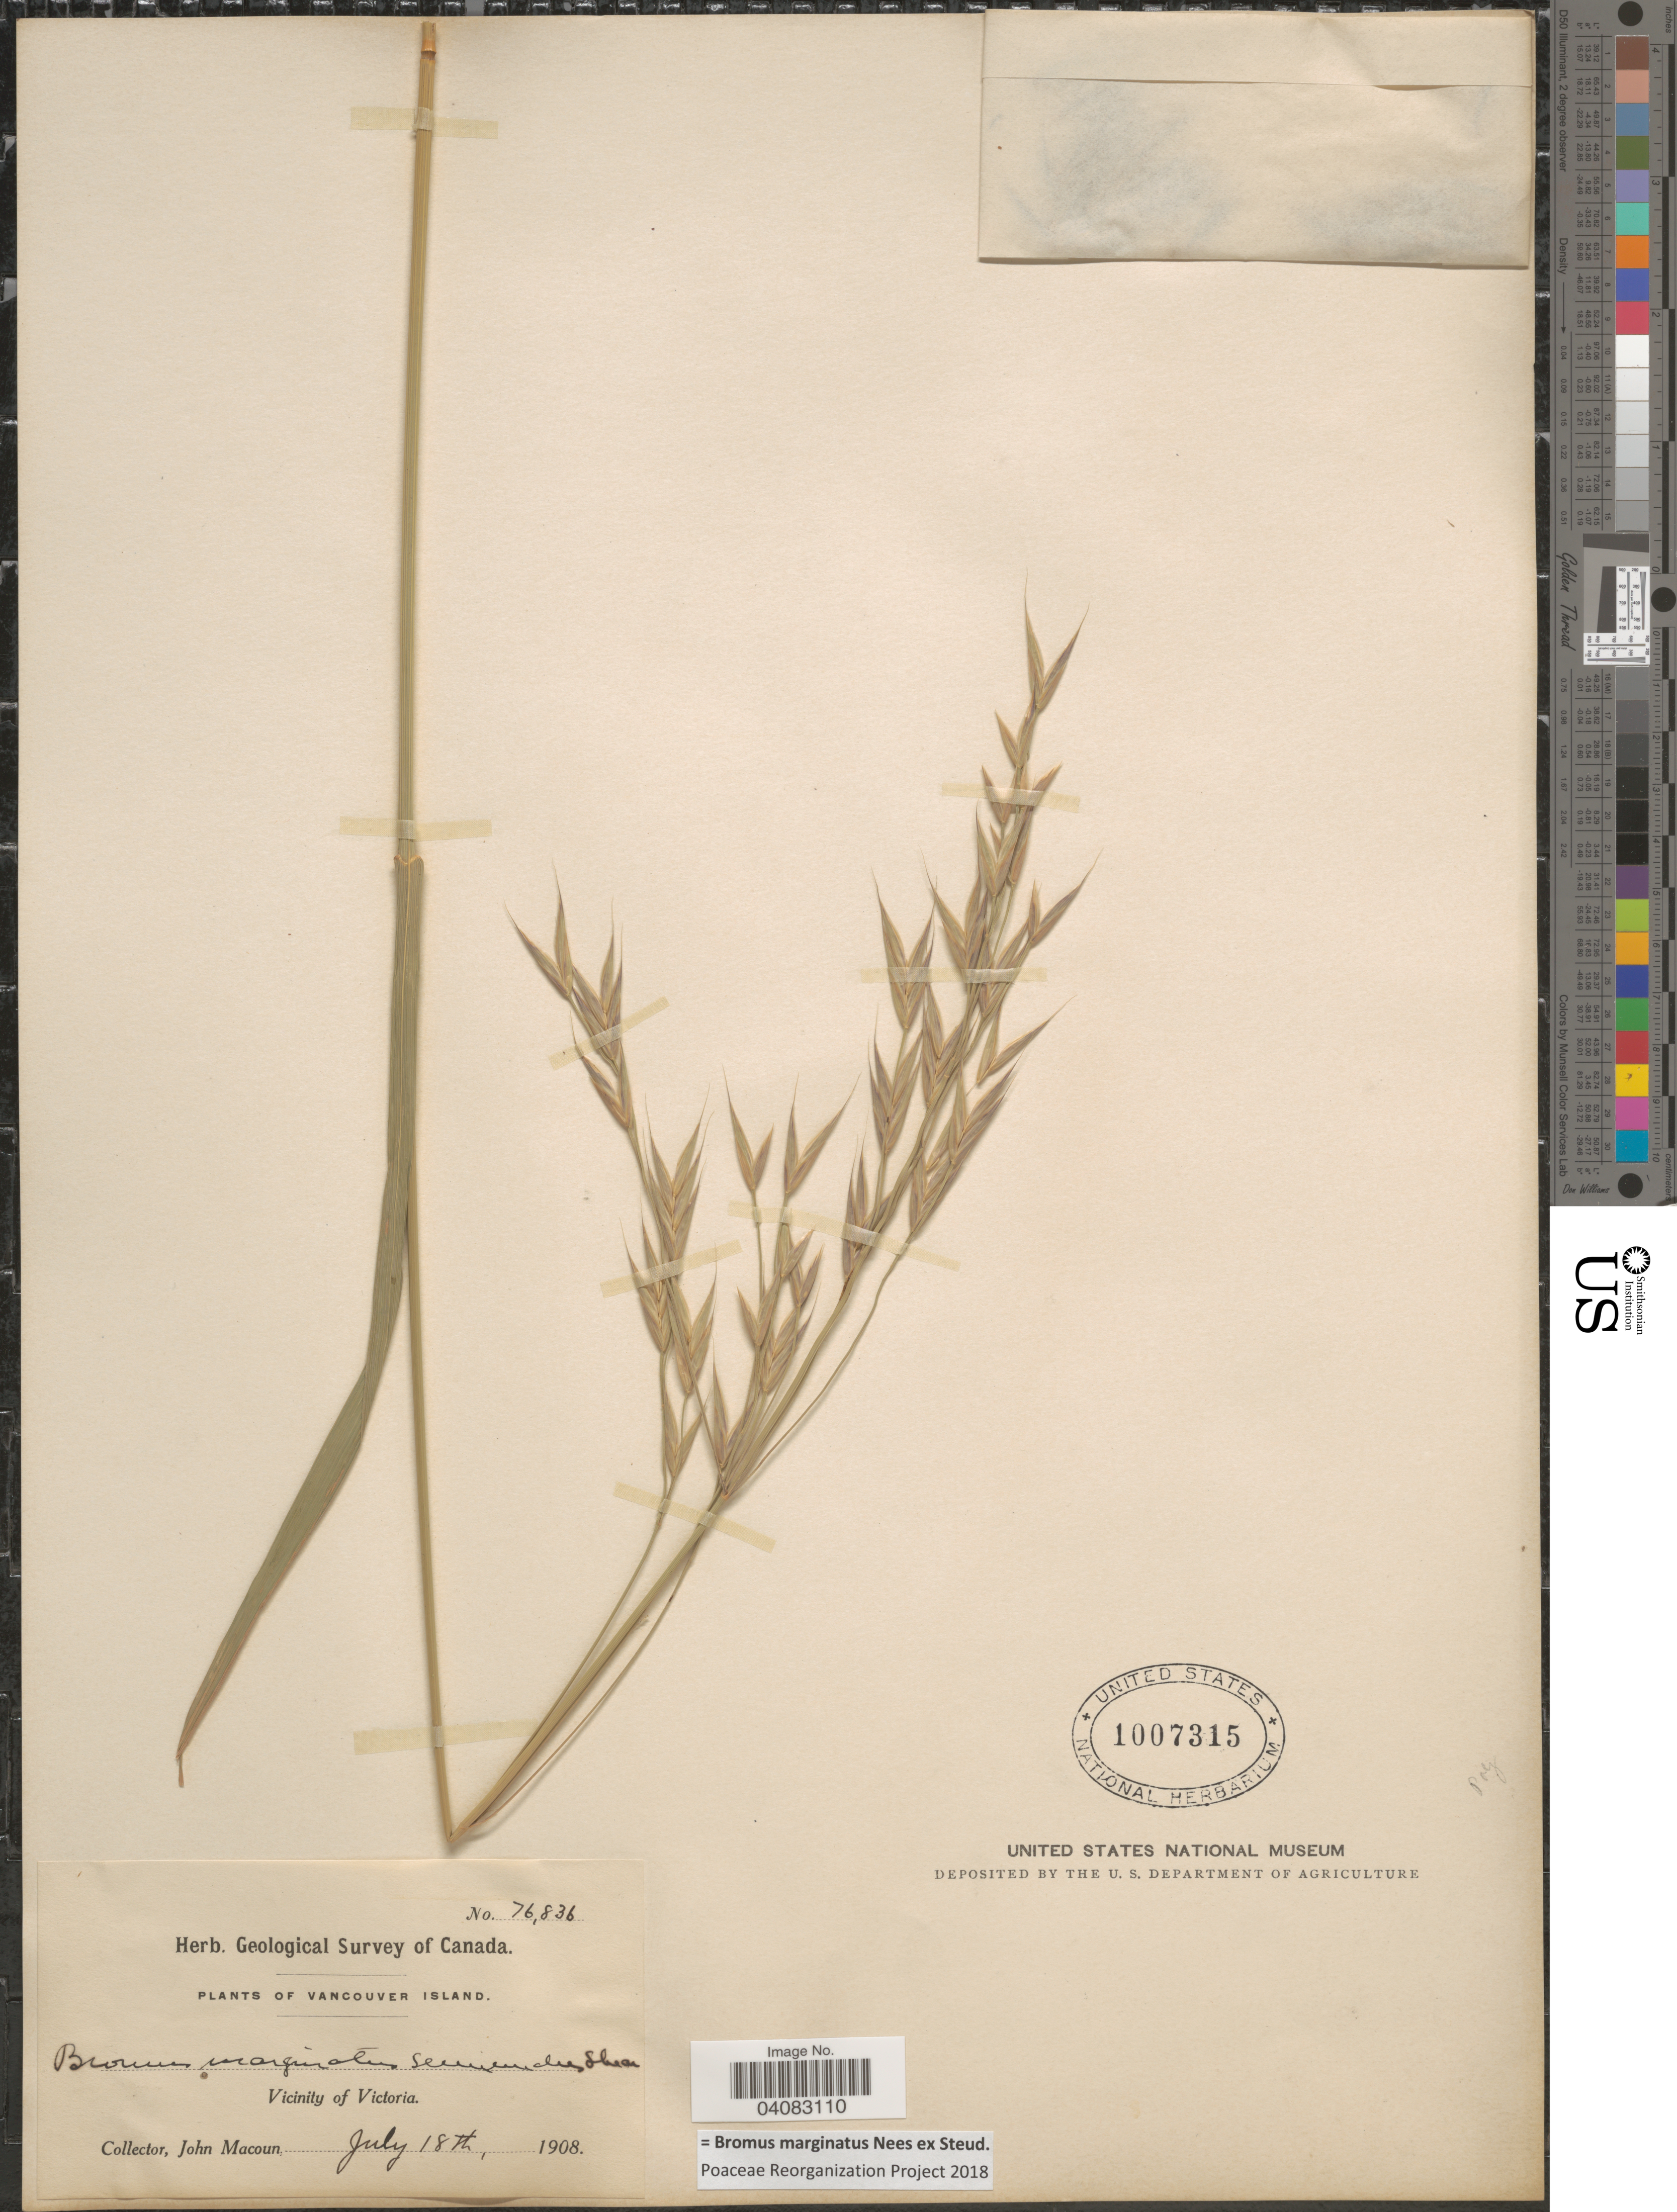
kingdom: Plantae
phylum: Tracheophyta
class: Liliopsida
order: Poales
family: Poaceae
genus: Bromus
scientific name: Bromus marginatus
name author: Nees ex Steud.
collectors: J. Macoun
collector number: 76836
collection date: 1908-07-18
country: Canada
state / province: British Columbia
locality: Geological Survey of Canada. Vancouver Island. Vicinity of Victoria.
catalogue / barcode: US 1007315